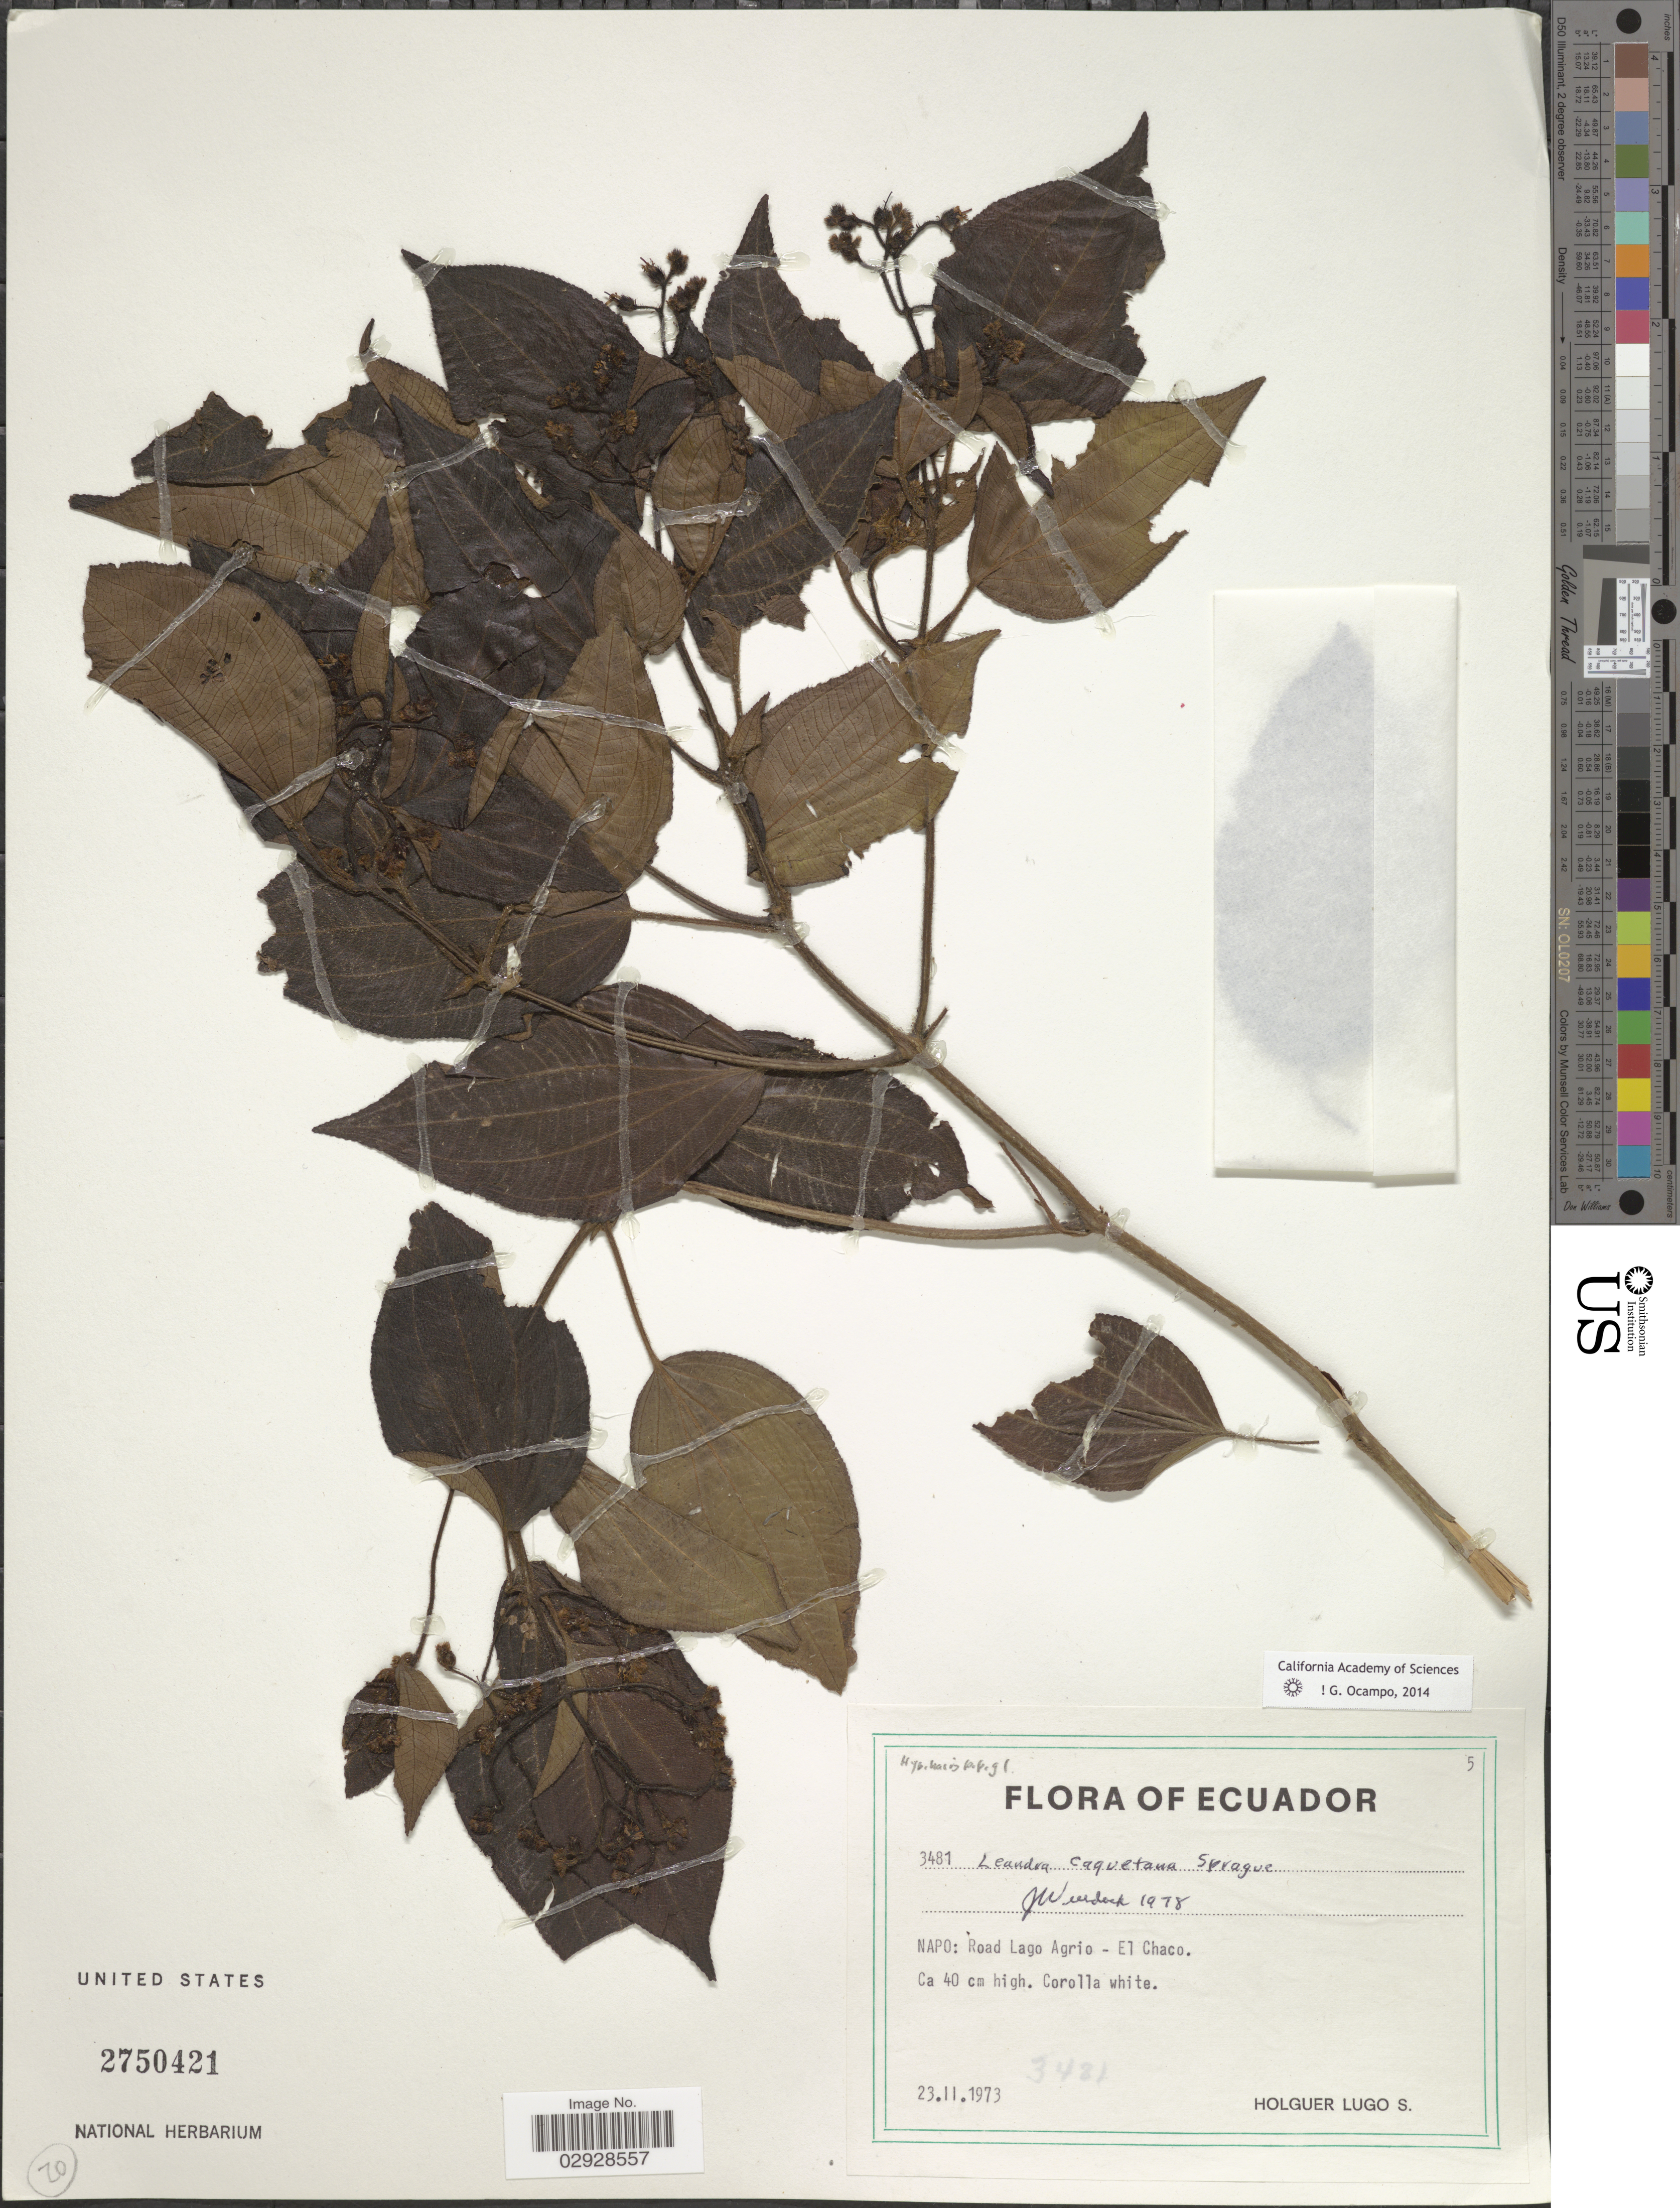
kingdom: Plantae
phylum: Tracheophyta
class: Magnoliopsida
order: Myrtales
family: Melastomataceae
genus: Leandra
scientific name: Leandra caquetana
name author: Sprague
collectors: H. Lugo S.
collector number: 3481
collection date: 1973-02-23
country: Ecuador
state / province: Napo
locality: Road Lago Agrio- El Chaco.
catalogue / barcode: US 2750421